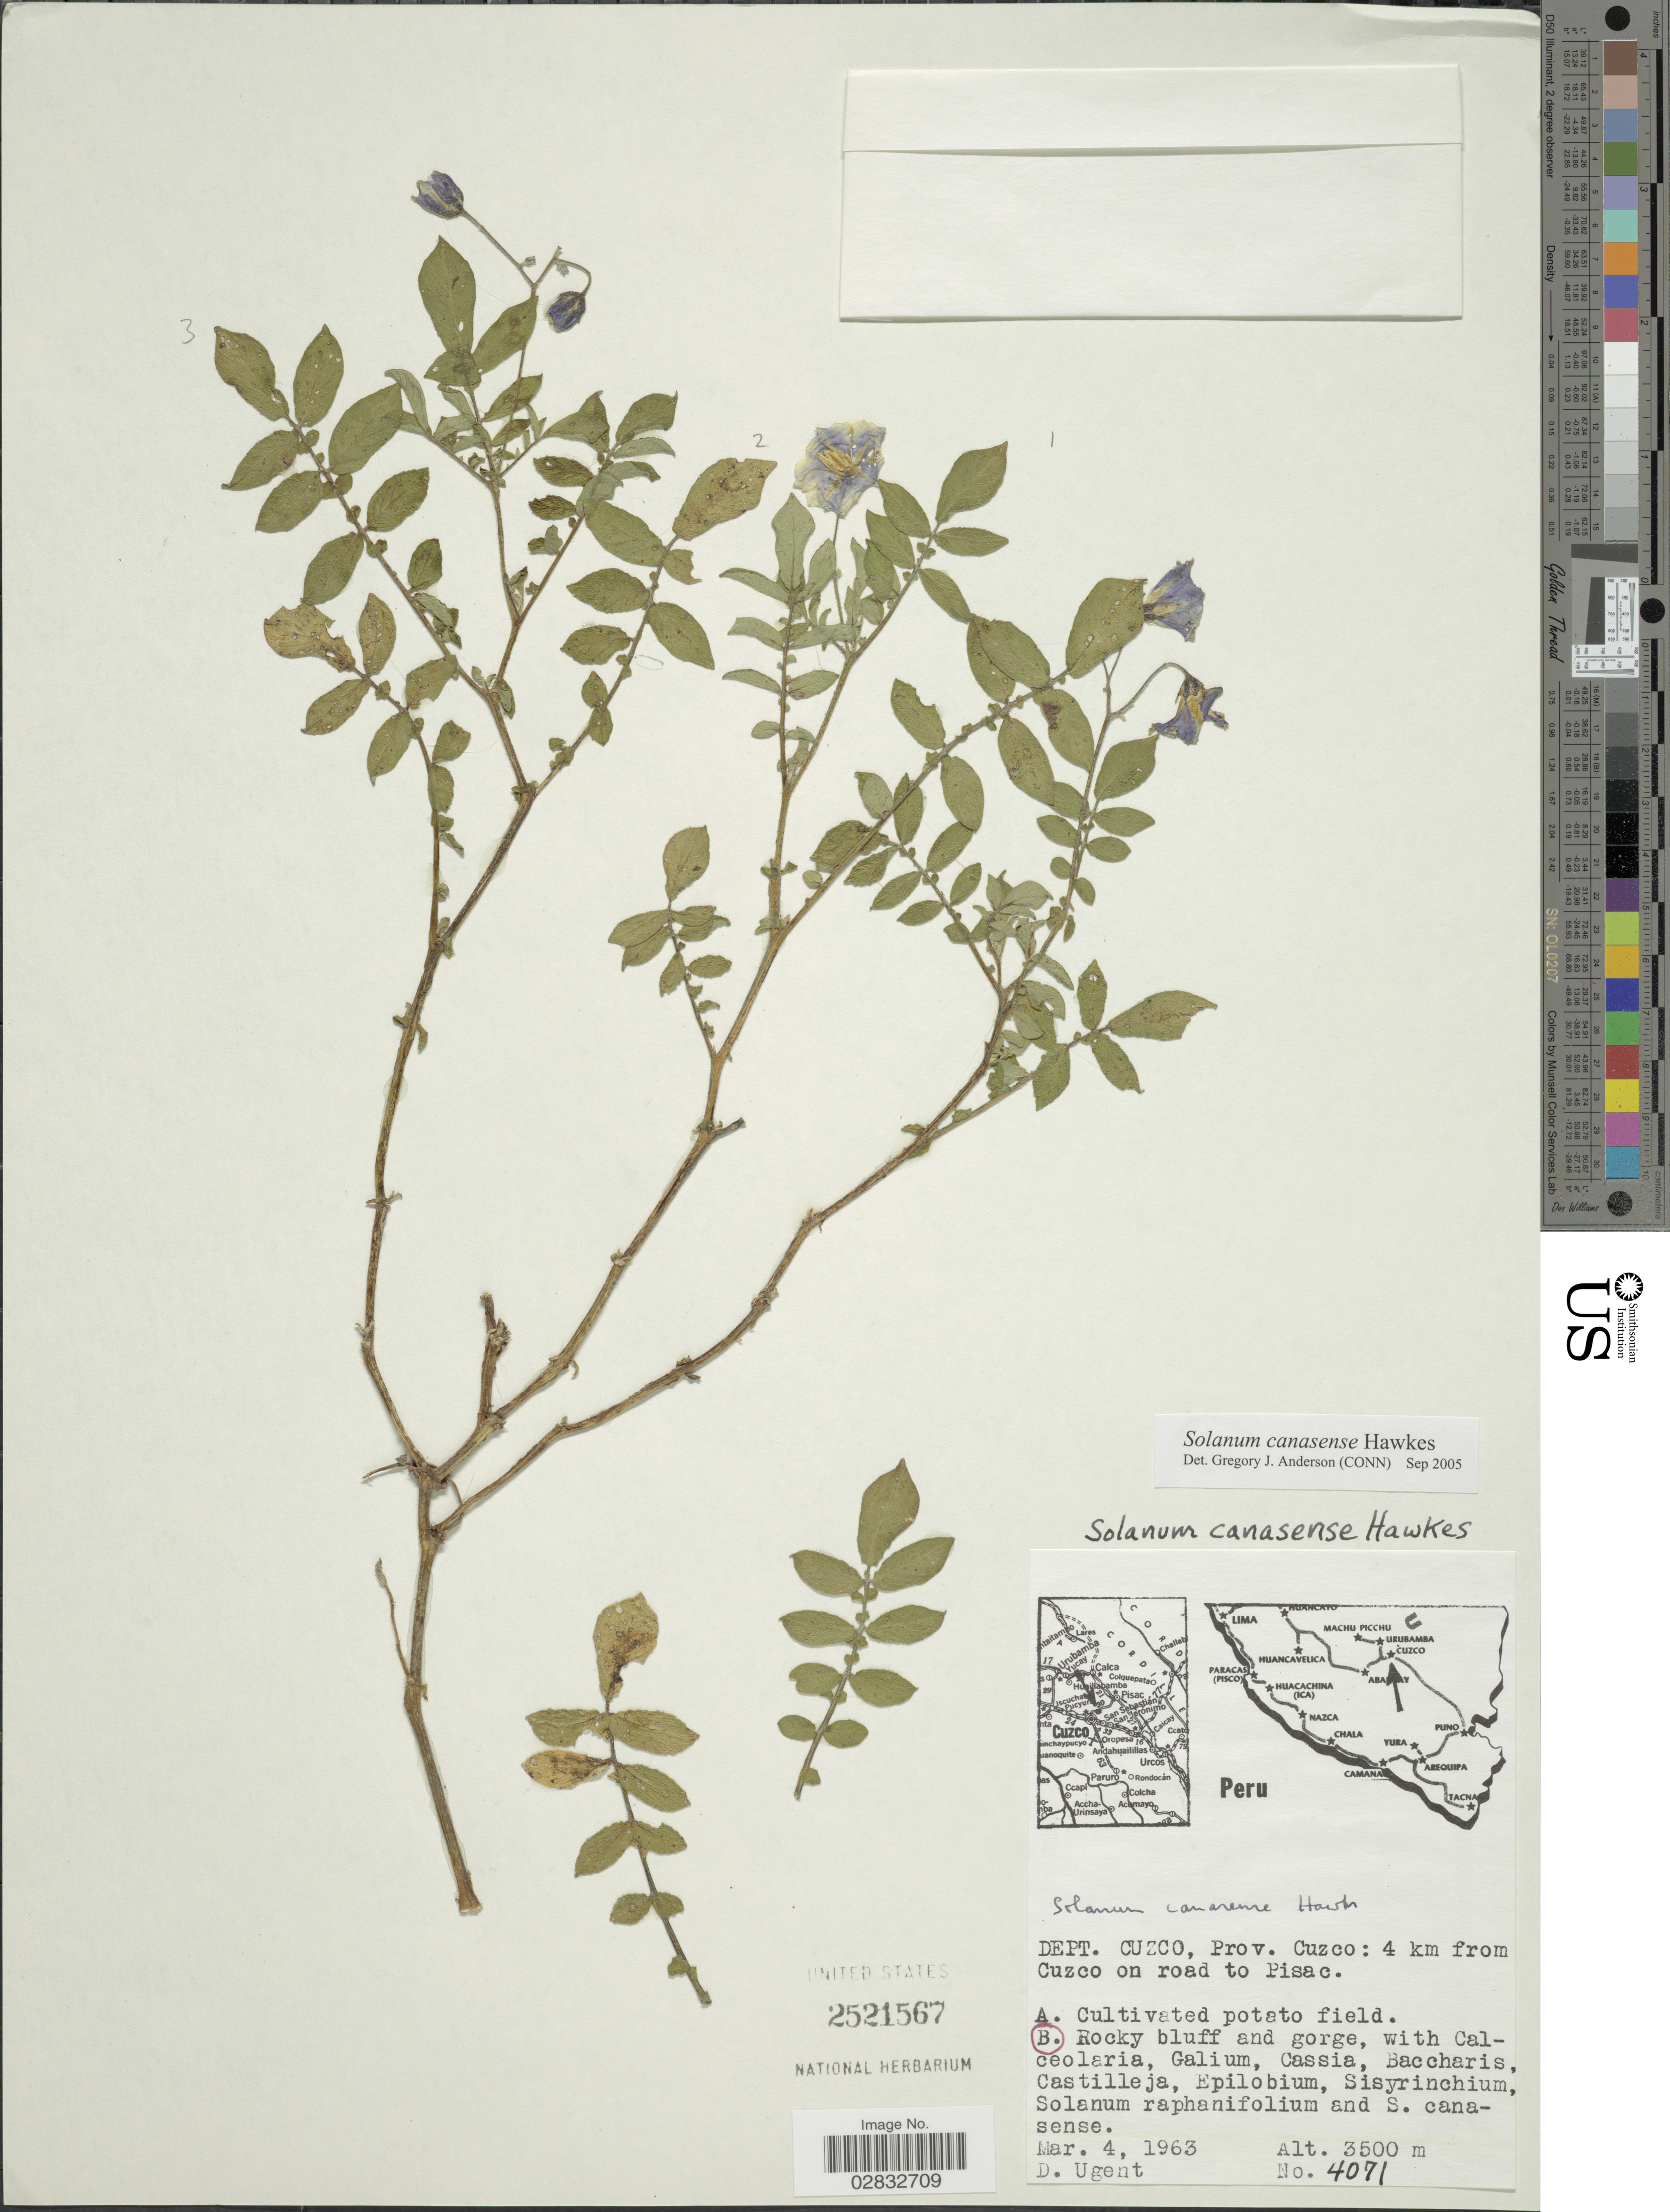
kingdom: Plantae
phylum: Tracheophyta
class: Magnoliopsida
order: Solanales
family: Solanaceae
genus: Solanum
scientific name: Solanum canaosense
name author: L.B. Sm. & Downs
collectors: D. Ugent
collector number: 4071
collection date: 1963-03-04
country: Peru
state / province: Cusco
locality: Dept. Cuzco, Prov. Cuzco: 4 km from Cuzco on road to Pisac.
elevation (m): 3500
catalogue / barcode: US 2521567